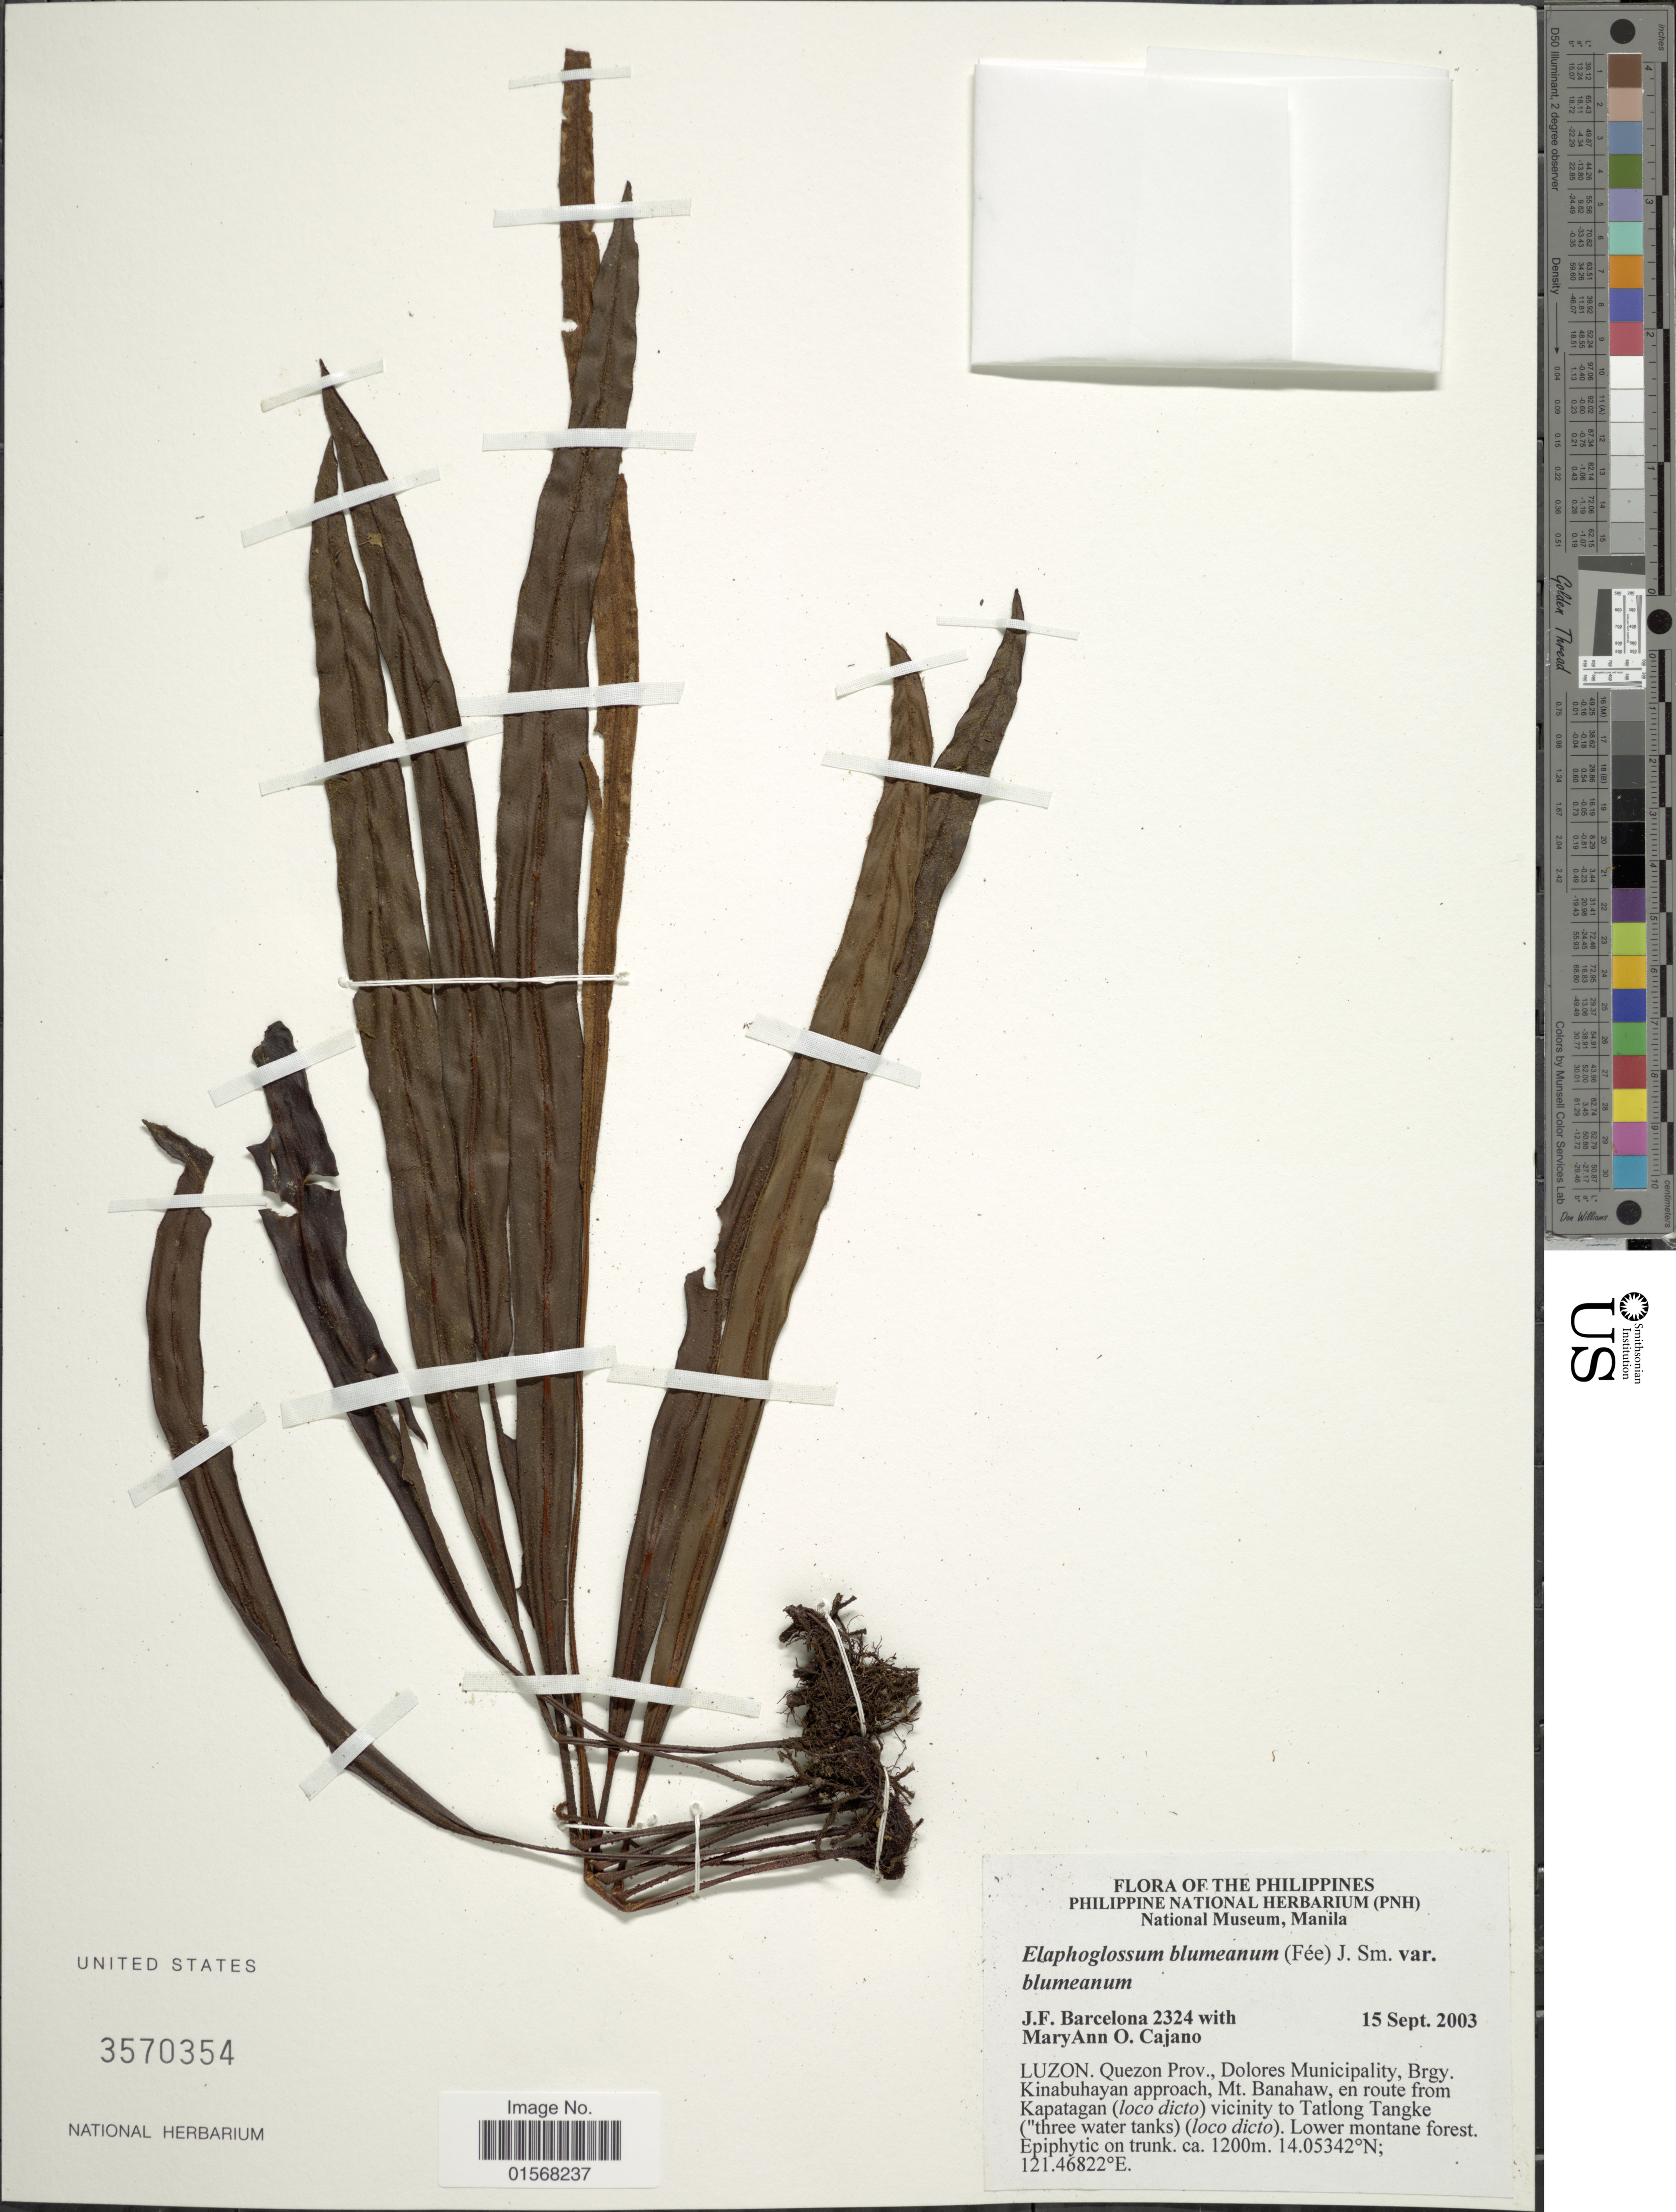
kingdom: Plantae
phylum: Tracheophyta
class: Polypodiopsida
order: Polypodiales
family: Dryopteridaceae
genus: Elaphoglossum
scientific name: Elaphoglossum blumeanum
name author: (Fée) J. Sm.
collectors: J. F. Barcelona & M. Cajano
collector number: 2324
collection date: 2003-09-15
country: Philippines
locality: Luzon, Quezon Prov., Dolores Municipality, Brgy, Kinabuhayan approach, Mt. Banahaw, en route from Kapatagan (loco dicto) vicinity to Tatlong Tangke (three water tanks) (loco dicto)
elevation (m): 1200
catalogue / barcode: US 3570354